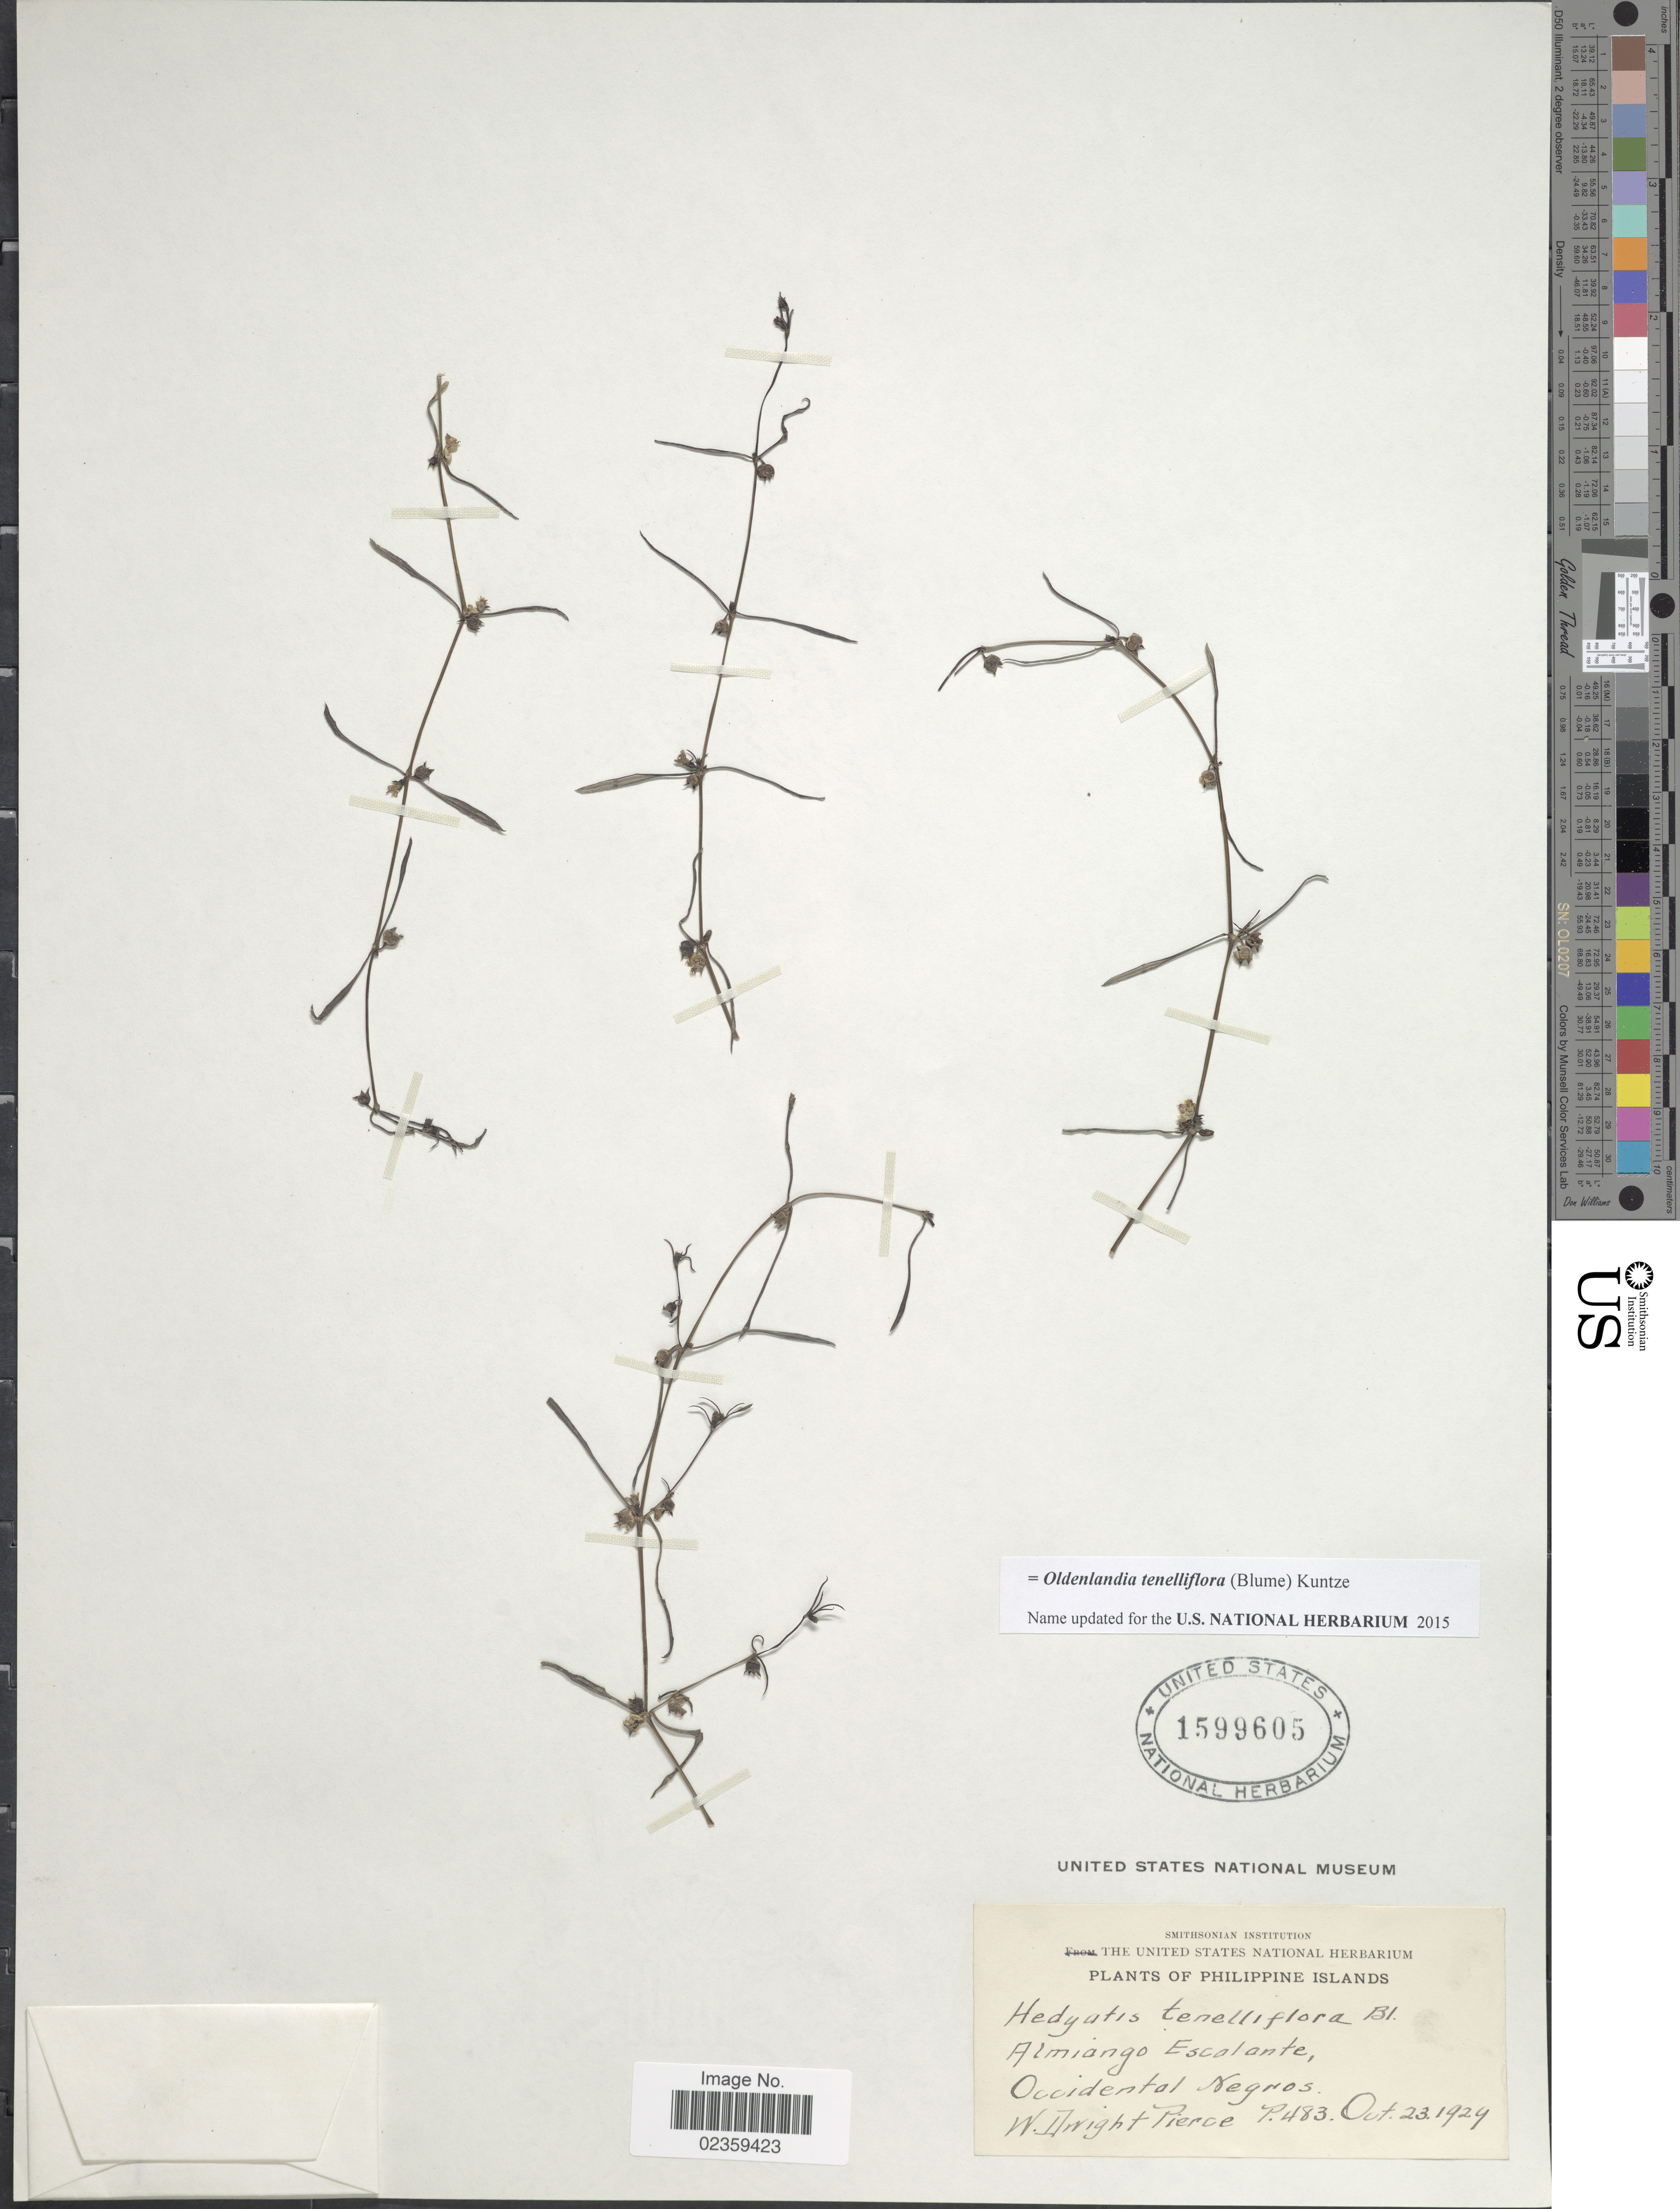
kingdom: Plantae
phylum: Tracheophyta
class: Magnoliopsida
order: Gentianales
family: Rubiaceae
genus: Oldenlandia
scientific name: Oldenlandia tenelliflora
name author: (Blume) Kuntze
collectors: W. Pierce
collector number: P483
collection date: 1929-10-23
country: Philippines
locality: Philippine Islands. Almiango Escalante, Occidental Negros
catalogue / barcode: US 1599605